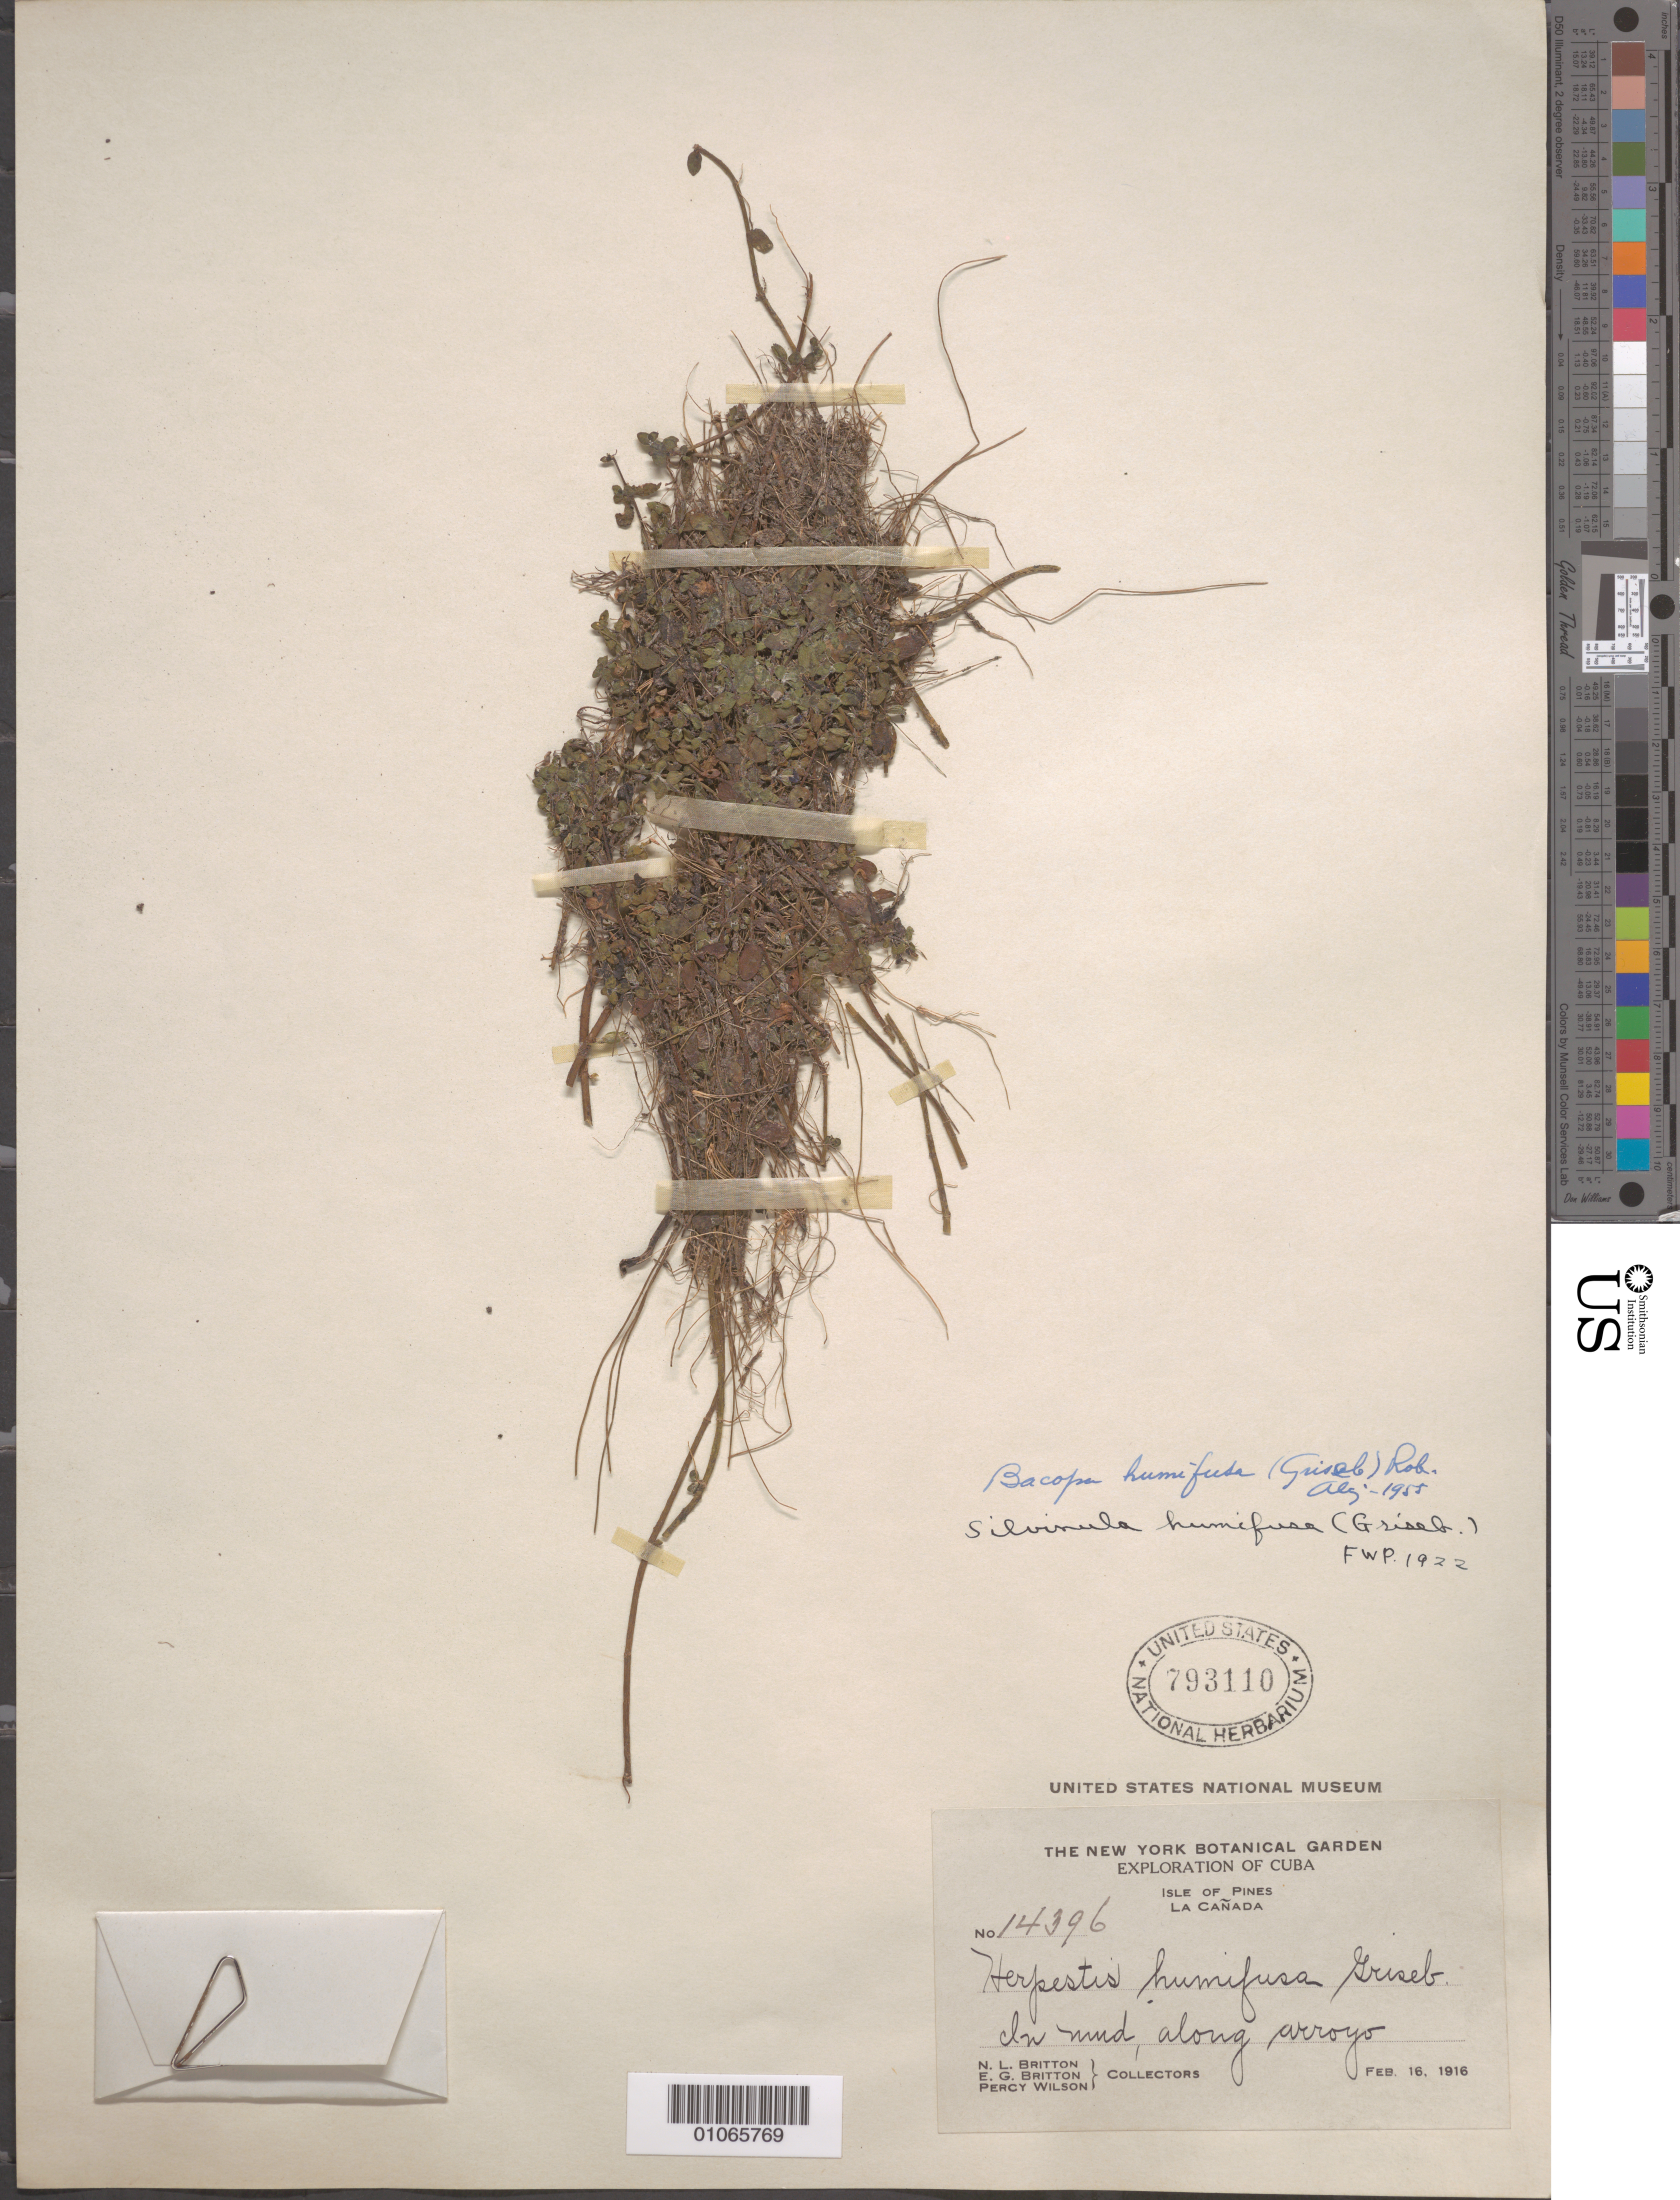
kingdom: Plantae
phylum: Tracheophyta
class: Magnoliopsida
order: Lamiales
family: Plantaginaceae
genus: Bacopa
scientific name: Bacopa humifusa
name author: (Griseb.) B.L. Rob.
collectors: N. Britton, E. G. Britton & P. Wilson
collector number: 14396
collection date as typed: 16 Feb 1916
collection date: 1916-02-16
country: Cuba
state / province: Isla de La Juventud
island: Isla de la Juventud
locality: La Canada In mud along arroyo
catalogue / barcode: US 793110